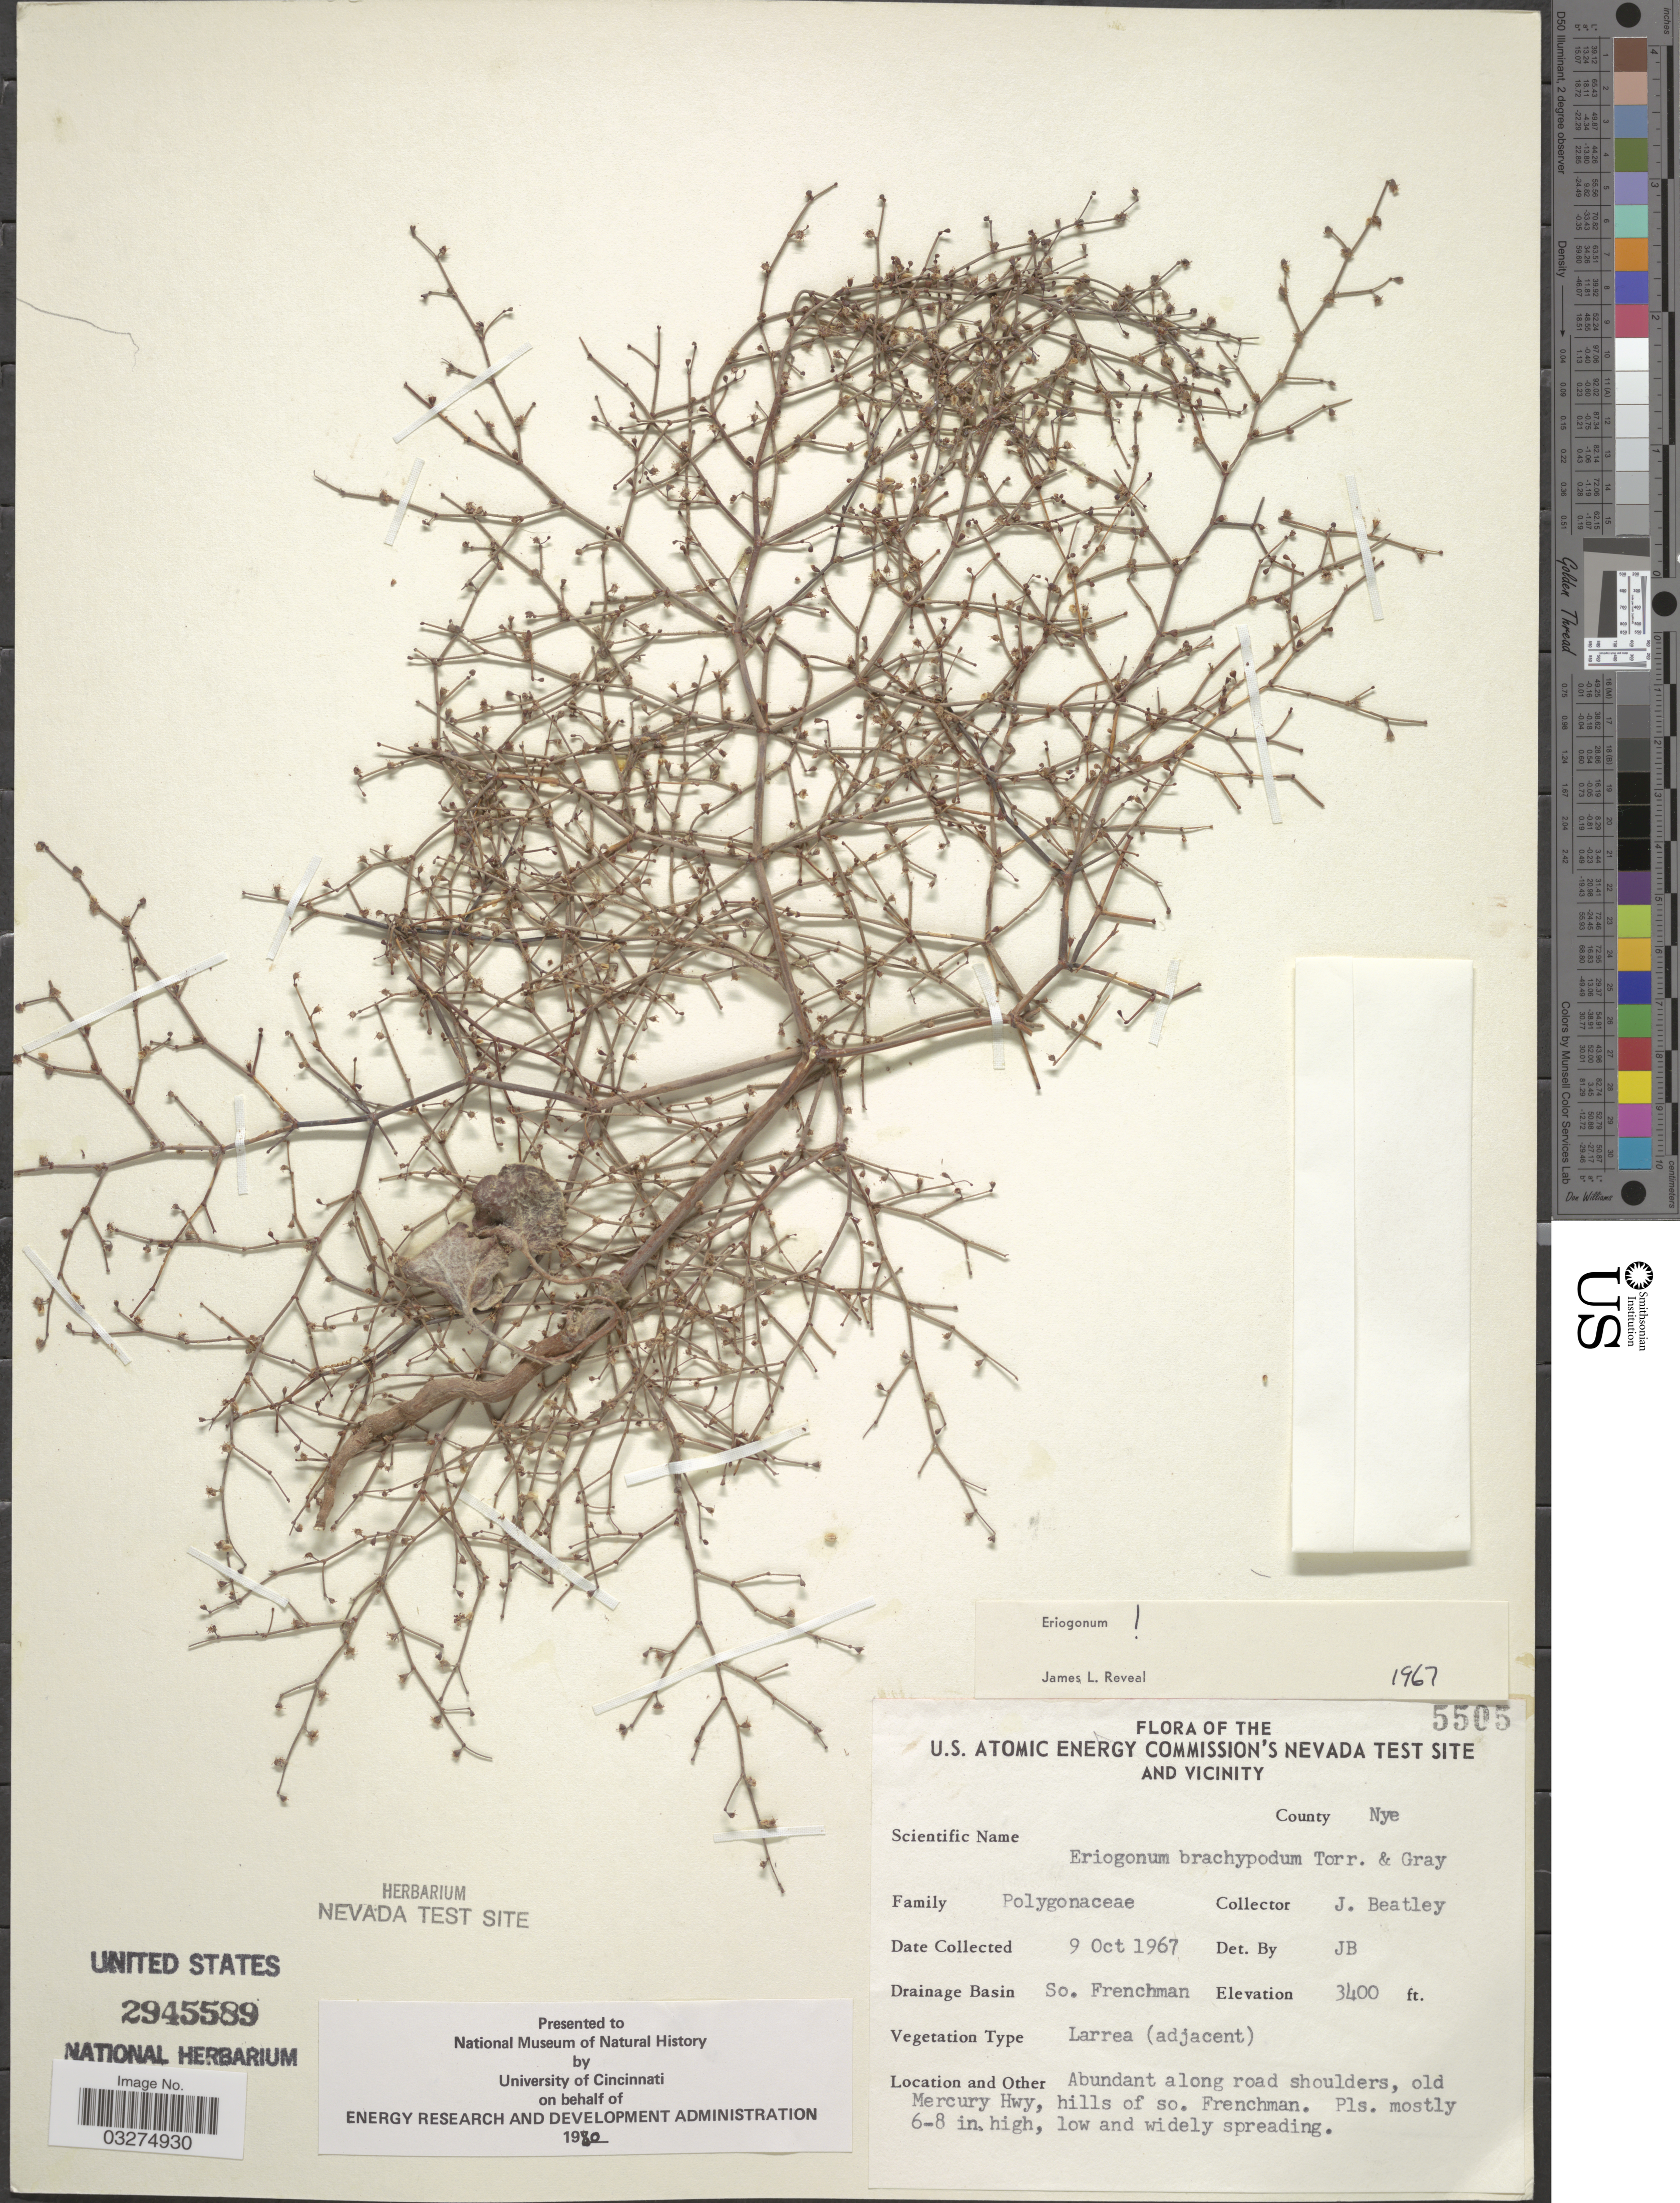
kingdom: Plantae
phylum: Tracheophyta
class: Magnoliopsida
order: Caryophyllales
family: Polygonaceae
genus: Eriogonum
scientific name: Eriogonum brachyanthum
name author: Coville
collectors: J. C. Beatley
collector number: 5505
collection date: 1967-10-09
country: United States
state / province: Nevada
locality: U. S. Atomic Energy Commission's Nevada Test Site and Vicinity. County Nye. Drainage Basin So. Frenchman. Old Mercury Hwy, hills of so. Frenchman.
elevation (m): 1036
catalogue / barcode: US 2945589